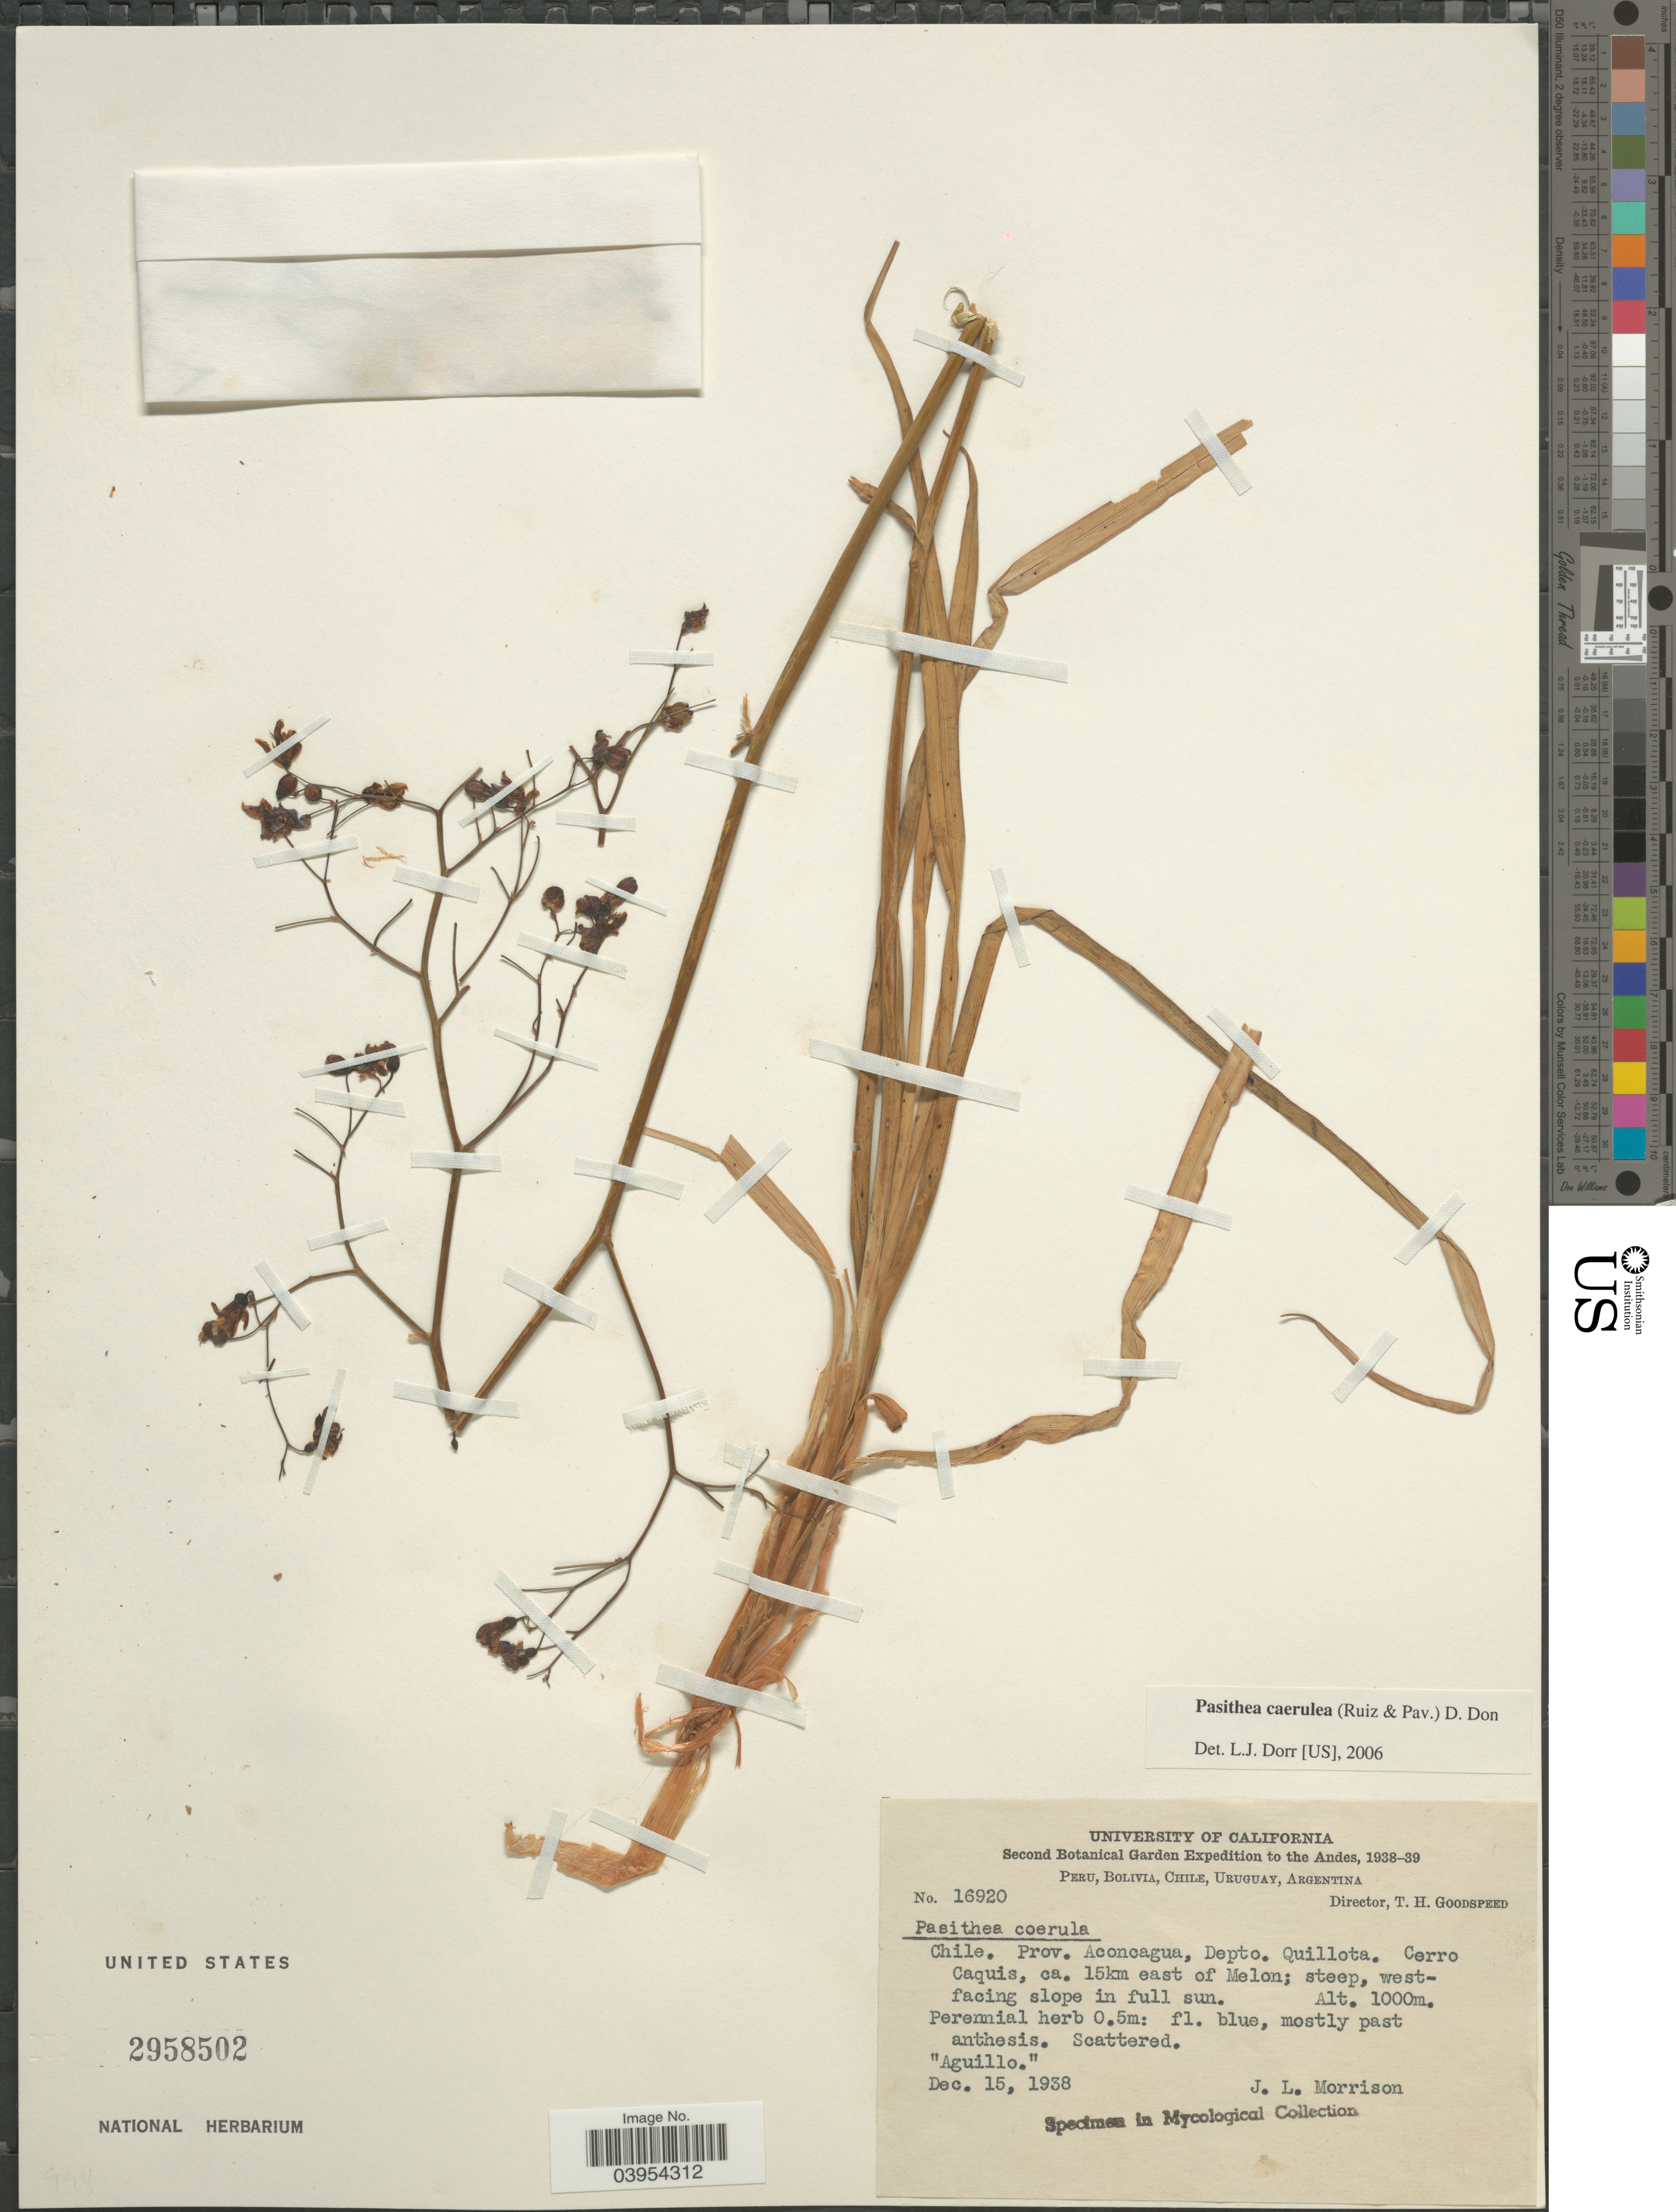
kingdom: Plantae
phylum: Tracheophyta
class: Liliopsida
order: Asparagales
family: Asphodelaceae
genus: Pasithea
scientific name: Pasithea caerulea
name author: (Ruiz & Pav.) D. Don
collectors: J. Morrison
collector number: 16920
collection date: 1938-12-15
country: Chile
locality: The Andes. Prov. Aconcagua, Depto. Quillota. Cerro Caquis, ca. 15km east of Melon; steep, west-facing slope in full sun.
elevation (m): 1000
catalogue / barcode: US 2958502